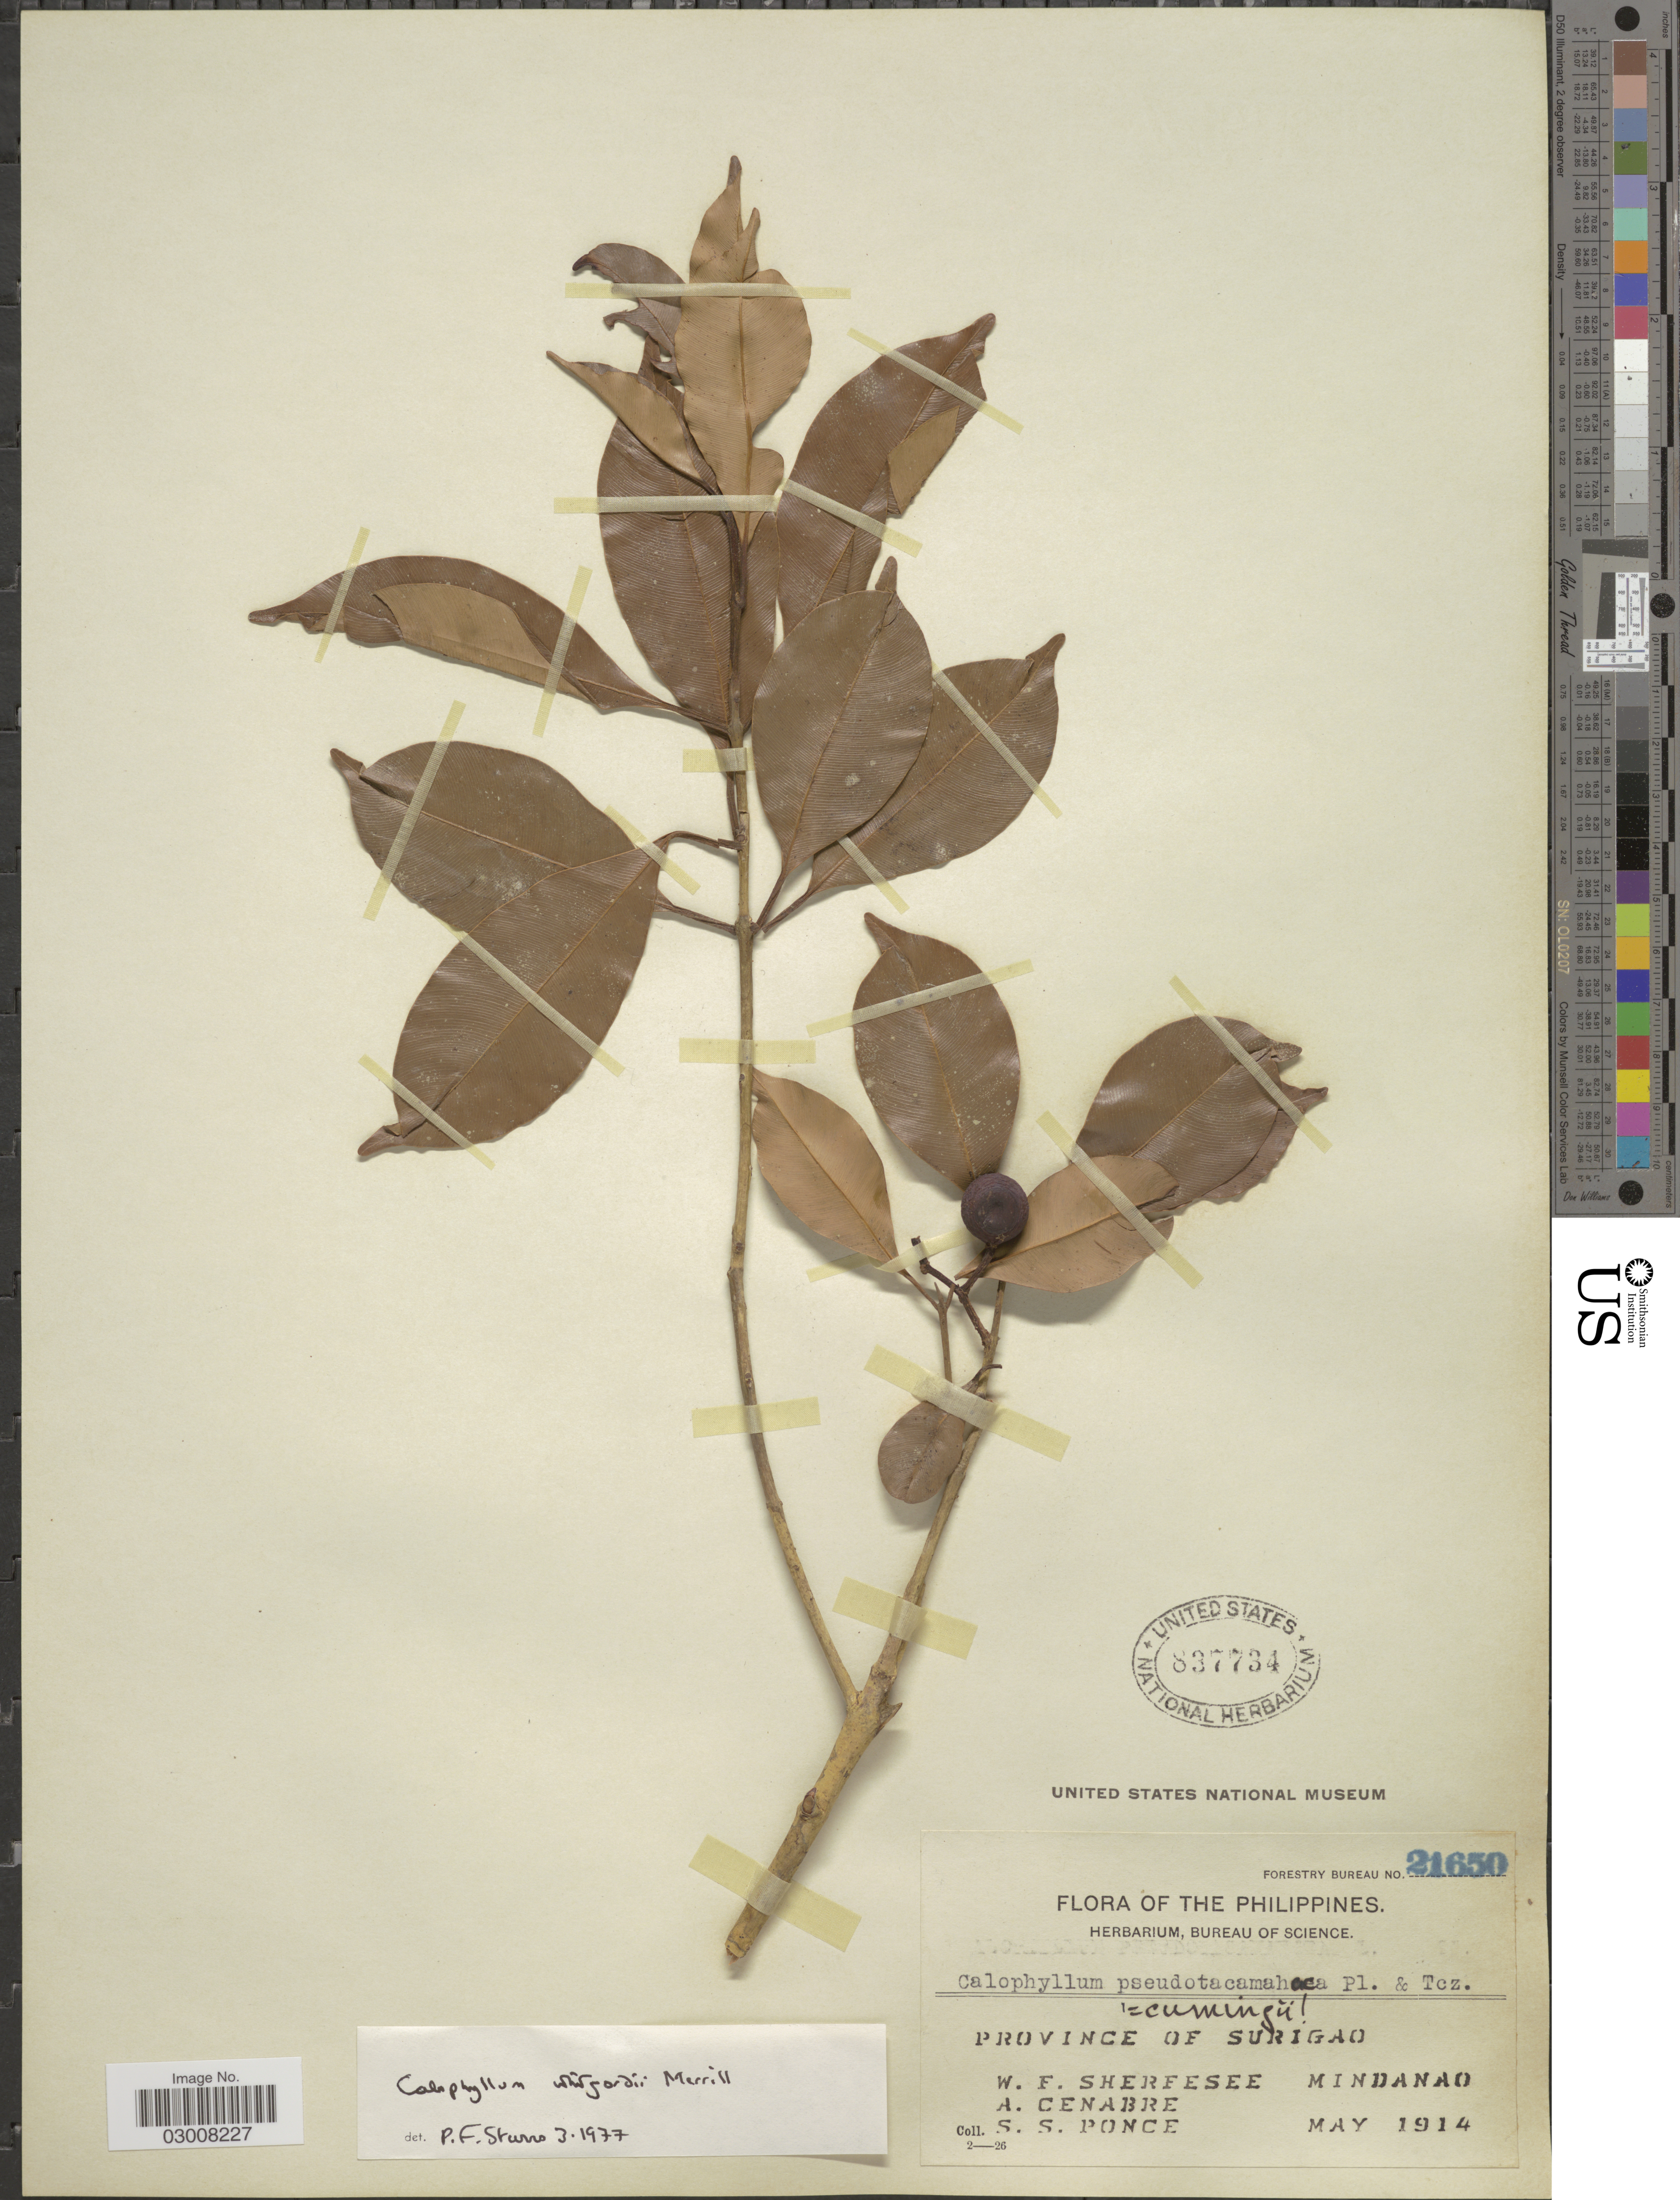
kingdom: Plantae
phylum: Tracheophyta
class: Magnoliopsida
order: Malpighiales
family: Calophyllaceae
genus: Calophyllum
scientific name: Calophyllum whitfordii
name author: Merr.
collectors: W. Sherfesee, A. Cenabre & S. Ponce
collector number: Forestry Bureau 21650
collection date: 1914-05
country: Philippines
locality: Province of Surigao, Mindanao.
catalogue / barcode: US 837734